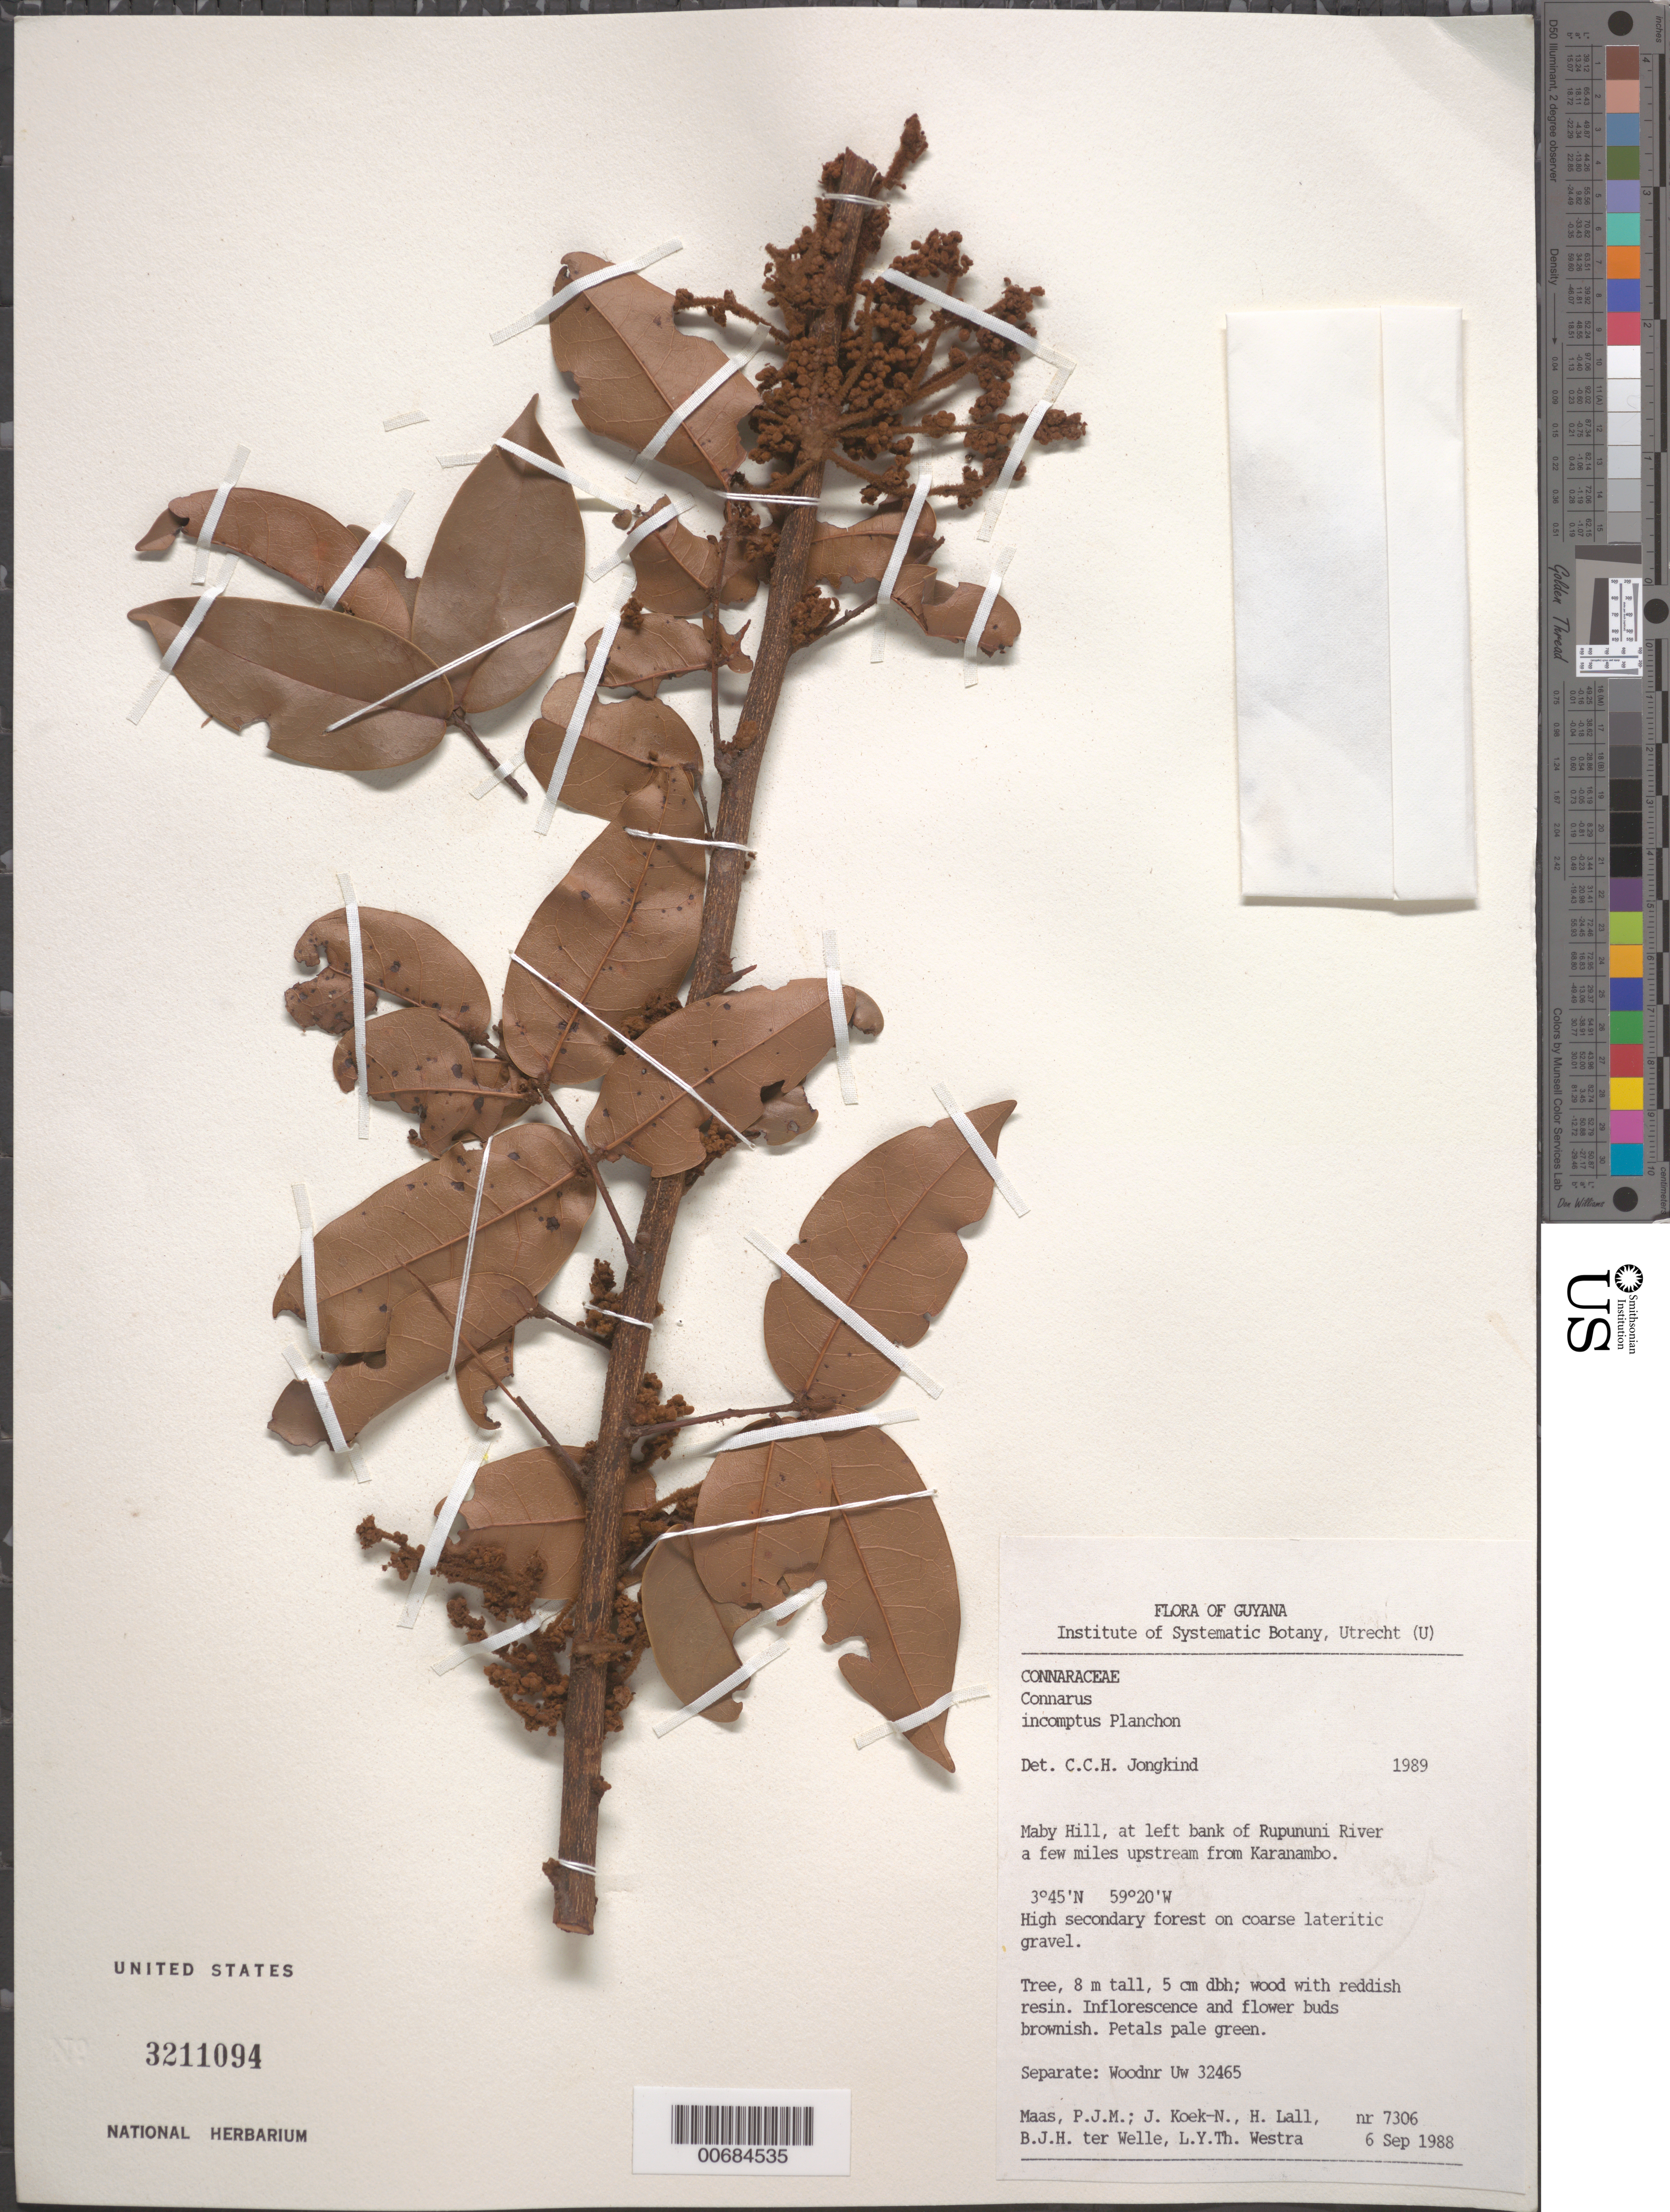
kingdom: Plantae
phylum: Tracheophyta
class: Magnoliopsida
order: Oxalidales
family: Connaraceae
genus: Connarus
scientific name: Connarus incomptus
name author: Planch.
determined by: Jongkind, C. C. H.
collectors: P. Maas, J. Koek-Noorman, H. Lall, B. Welle & L. Y. T. Westra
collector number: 7306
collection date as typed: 6-Sep-88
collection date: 1988-09-06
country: Guyana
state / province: U. Takutu-U. Essequibo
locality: Maby Hill, at left bank of Rupununi River a few miles upstream from Karanambo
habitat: High secondary forest on coarse lateritic gravel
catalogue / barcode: US 3211094